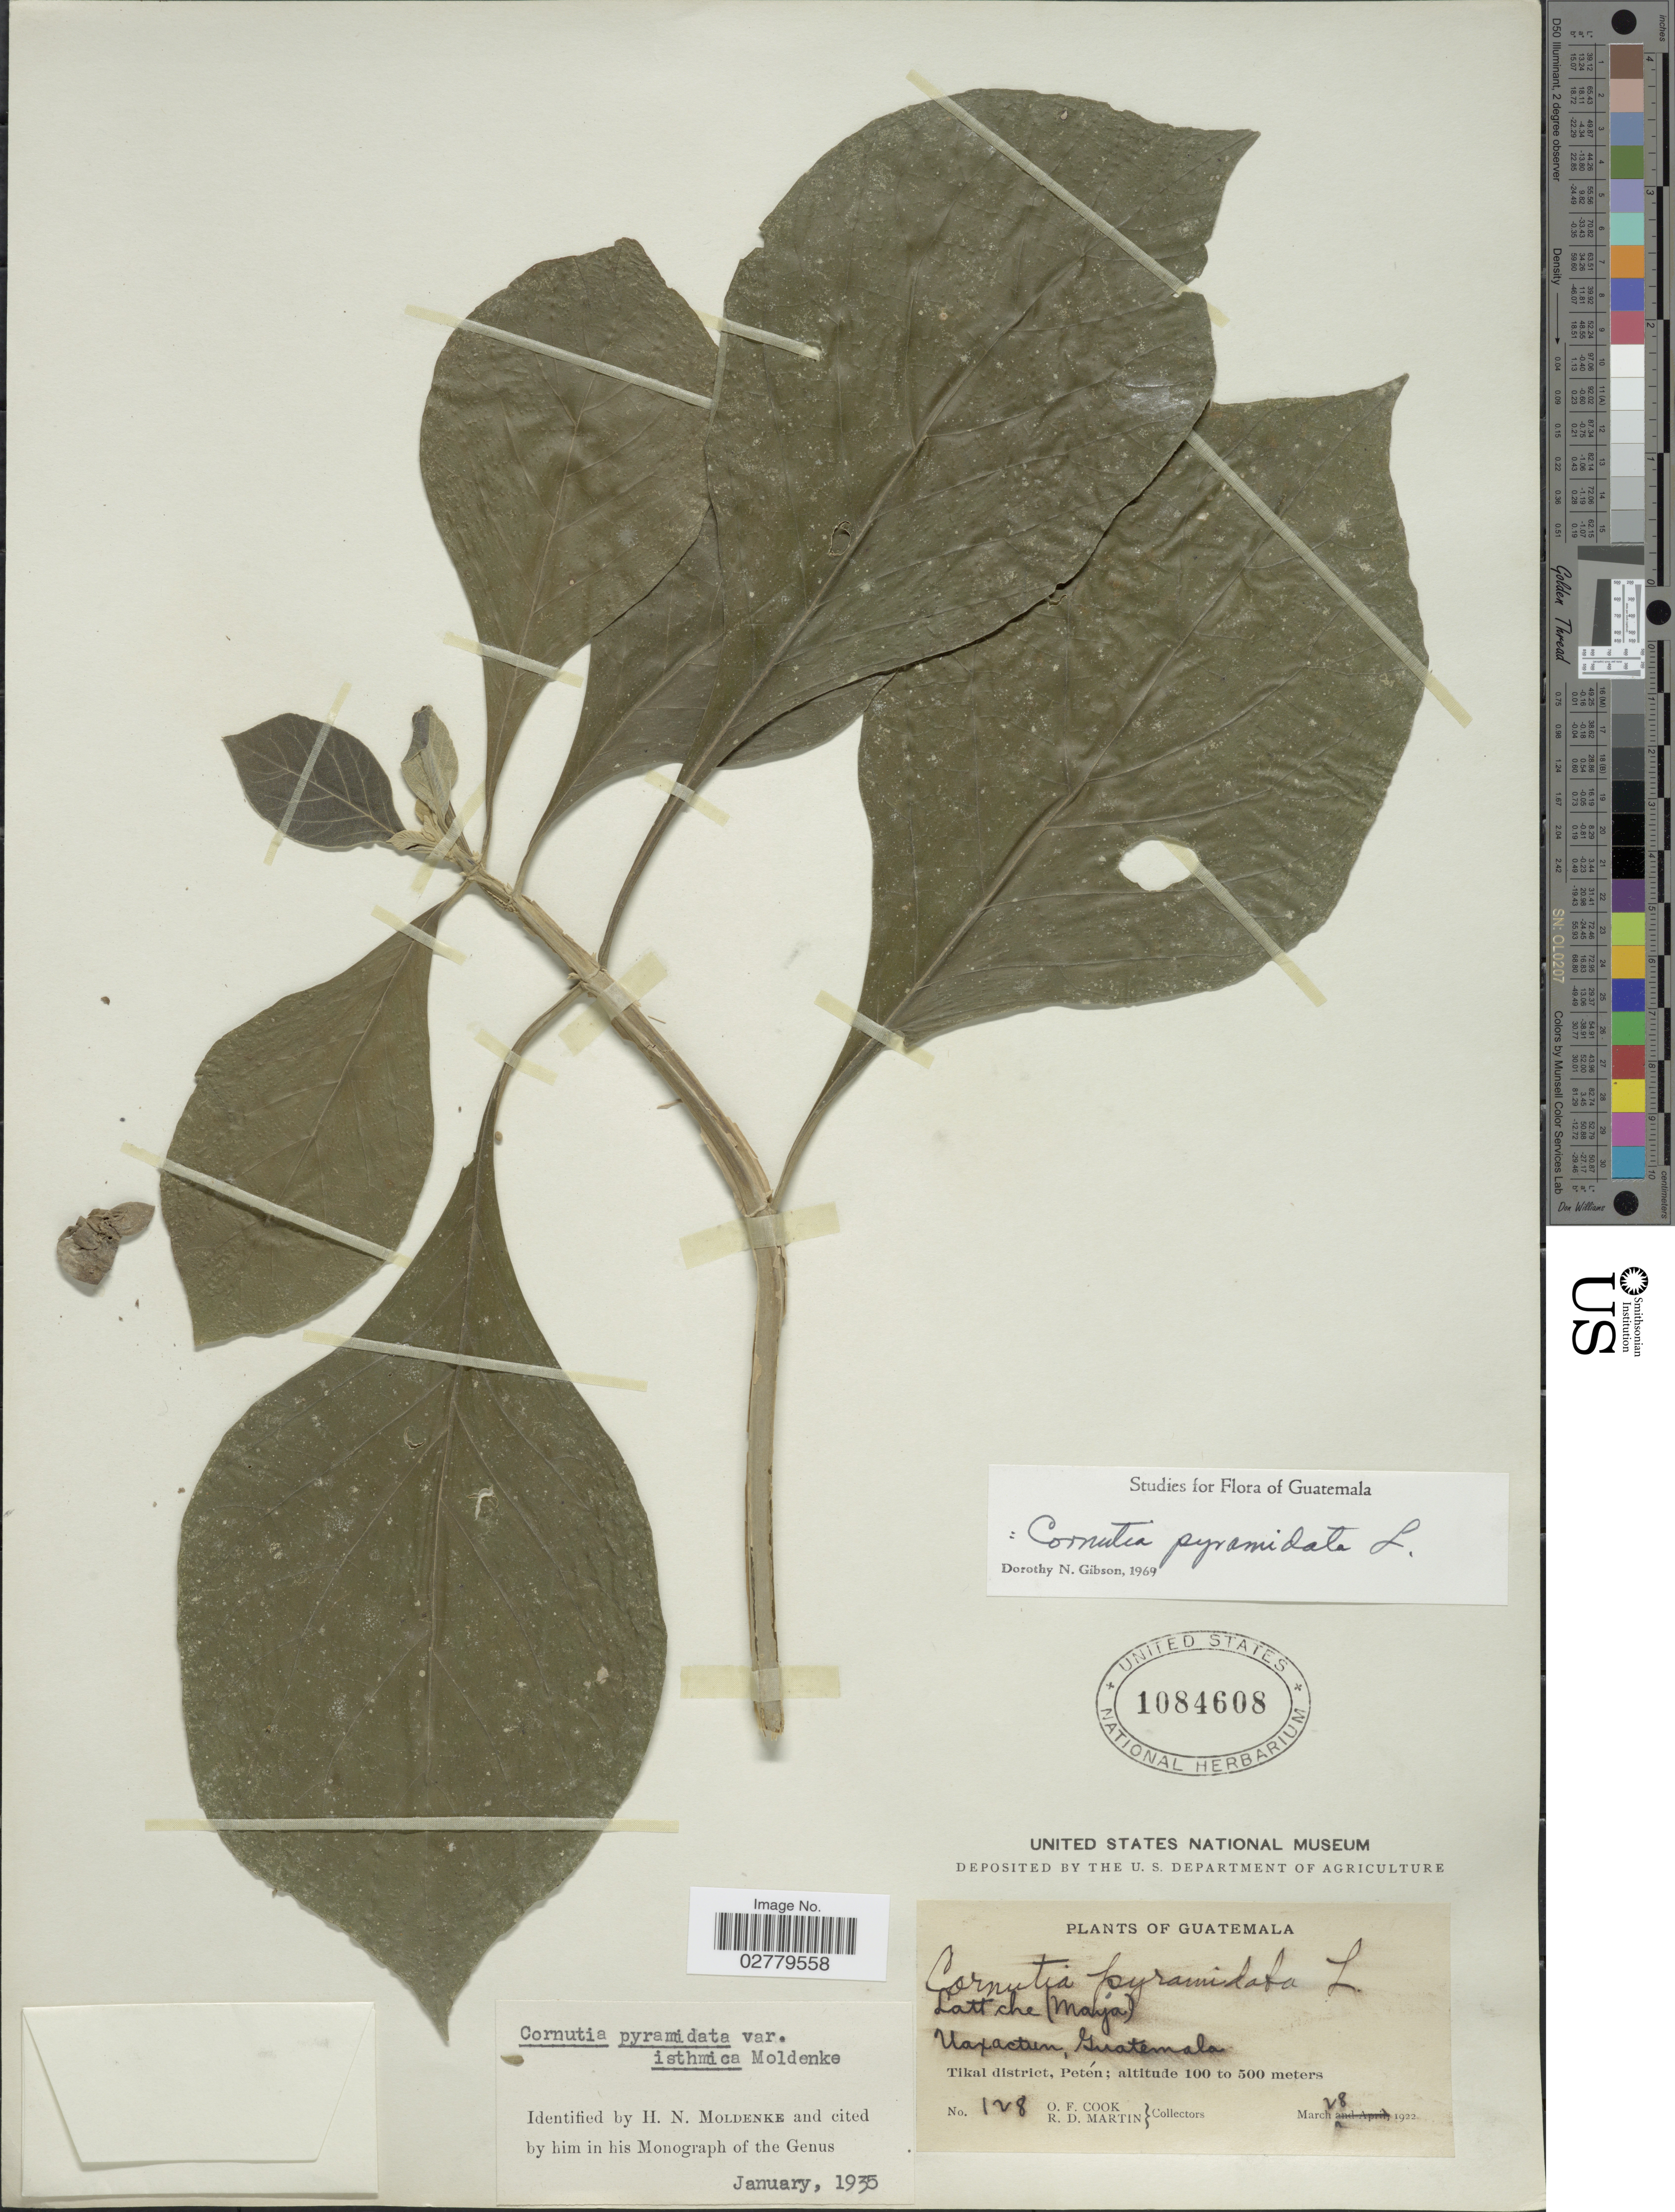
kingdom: Plantae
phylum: Tracheophyta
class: Magnoliopsida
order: Lamiales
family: Lamiaceae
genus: Cornutia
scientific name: Cornutia pyramidata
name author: L.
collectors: O. F. Cook & R. D. Martin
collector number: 128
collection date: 1922-03-28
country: Guatemala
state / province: El Petén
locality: Uaxactun. Tikal district, Petén.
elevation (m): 100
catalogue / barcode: US 1084608